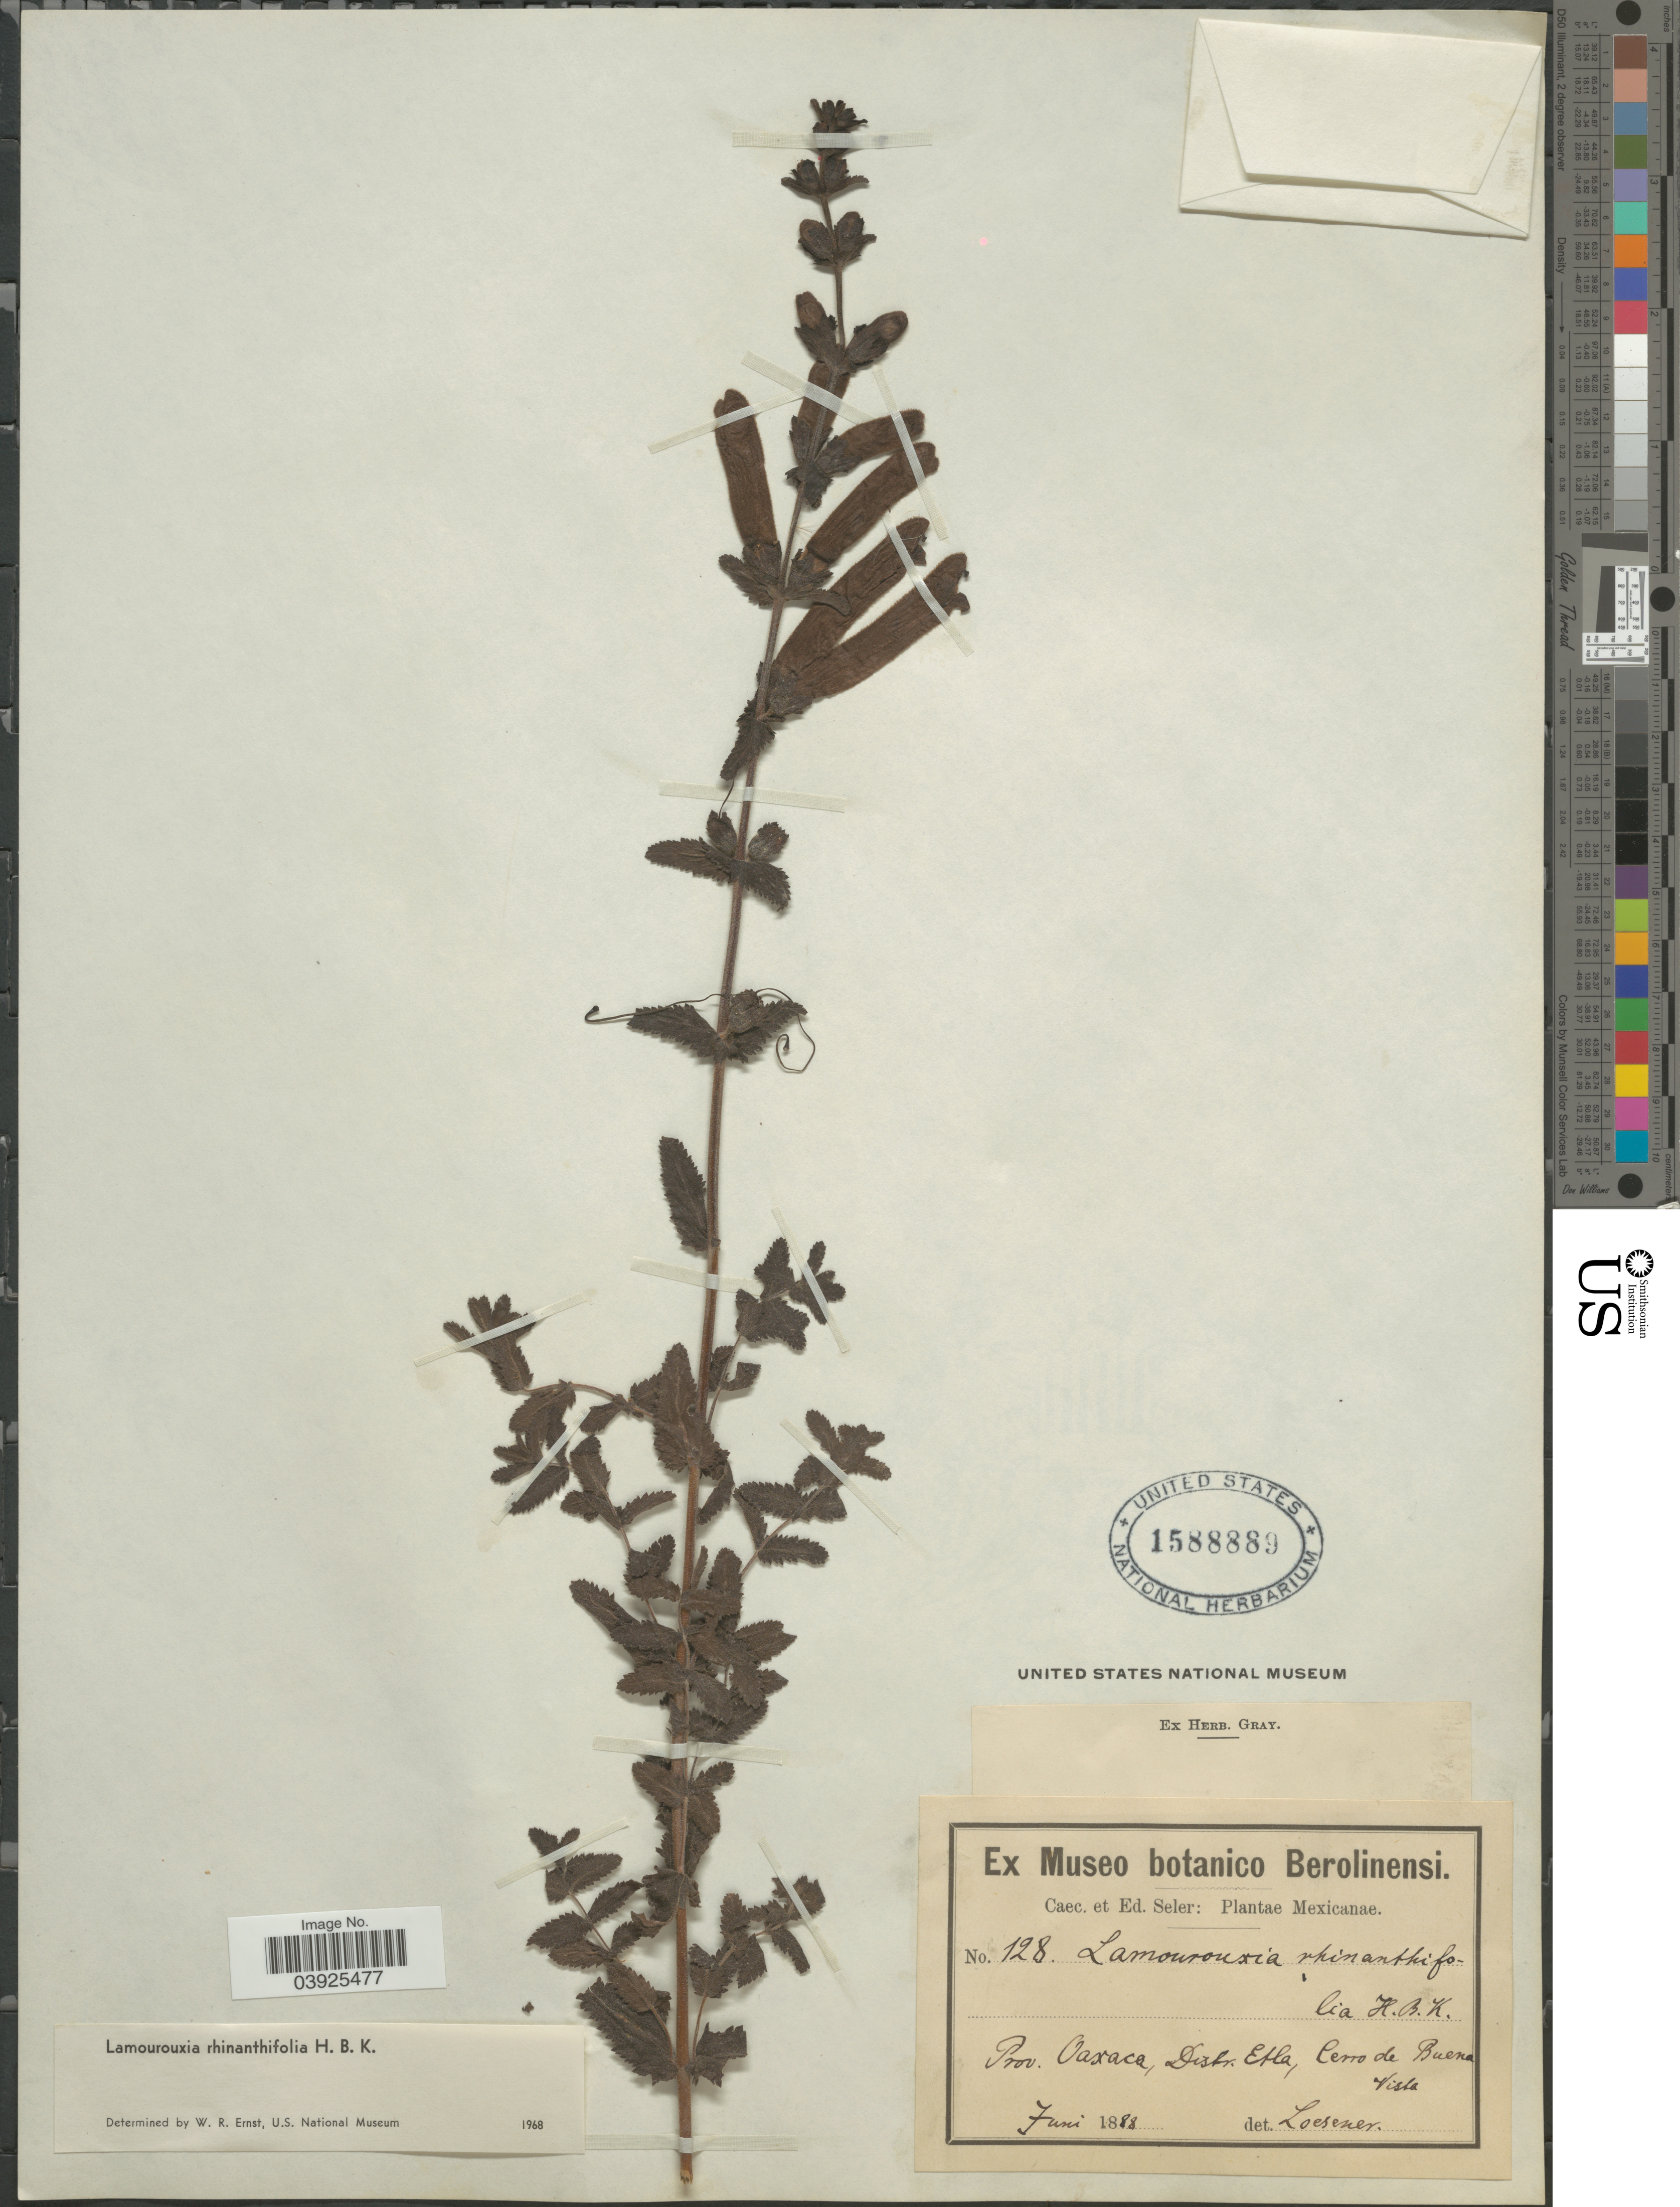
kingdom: Plantae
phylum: Tracheophyta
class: Magnoliopsida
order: Lamiales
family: Orobanchaceae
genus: Lamourouxia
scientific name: Lamourouxia rhinanthifolia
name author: Kunth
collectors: ex Caec. et Ed Seler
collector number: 128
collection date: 1888-06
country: Mexico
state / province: Oaxaca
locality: Distr. Etla, Cerro de Buena Vista.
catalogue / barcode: US 1588889